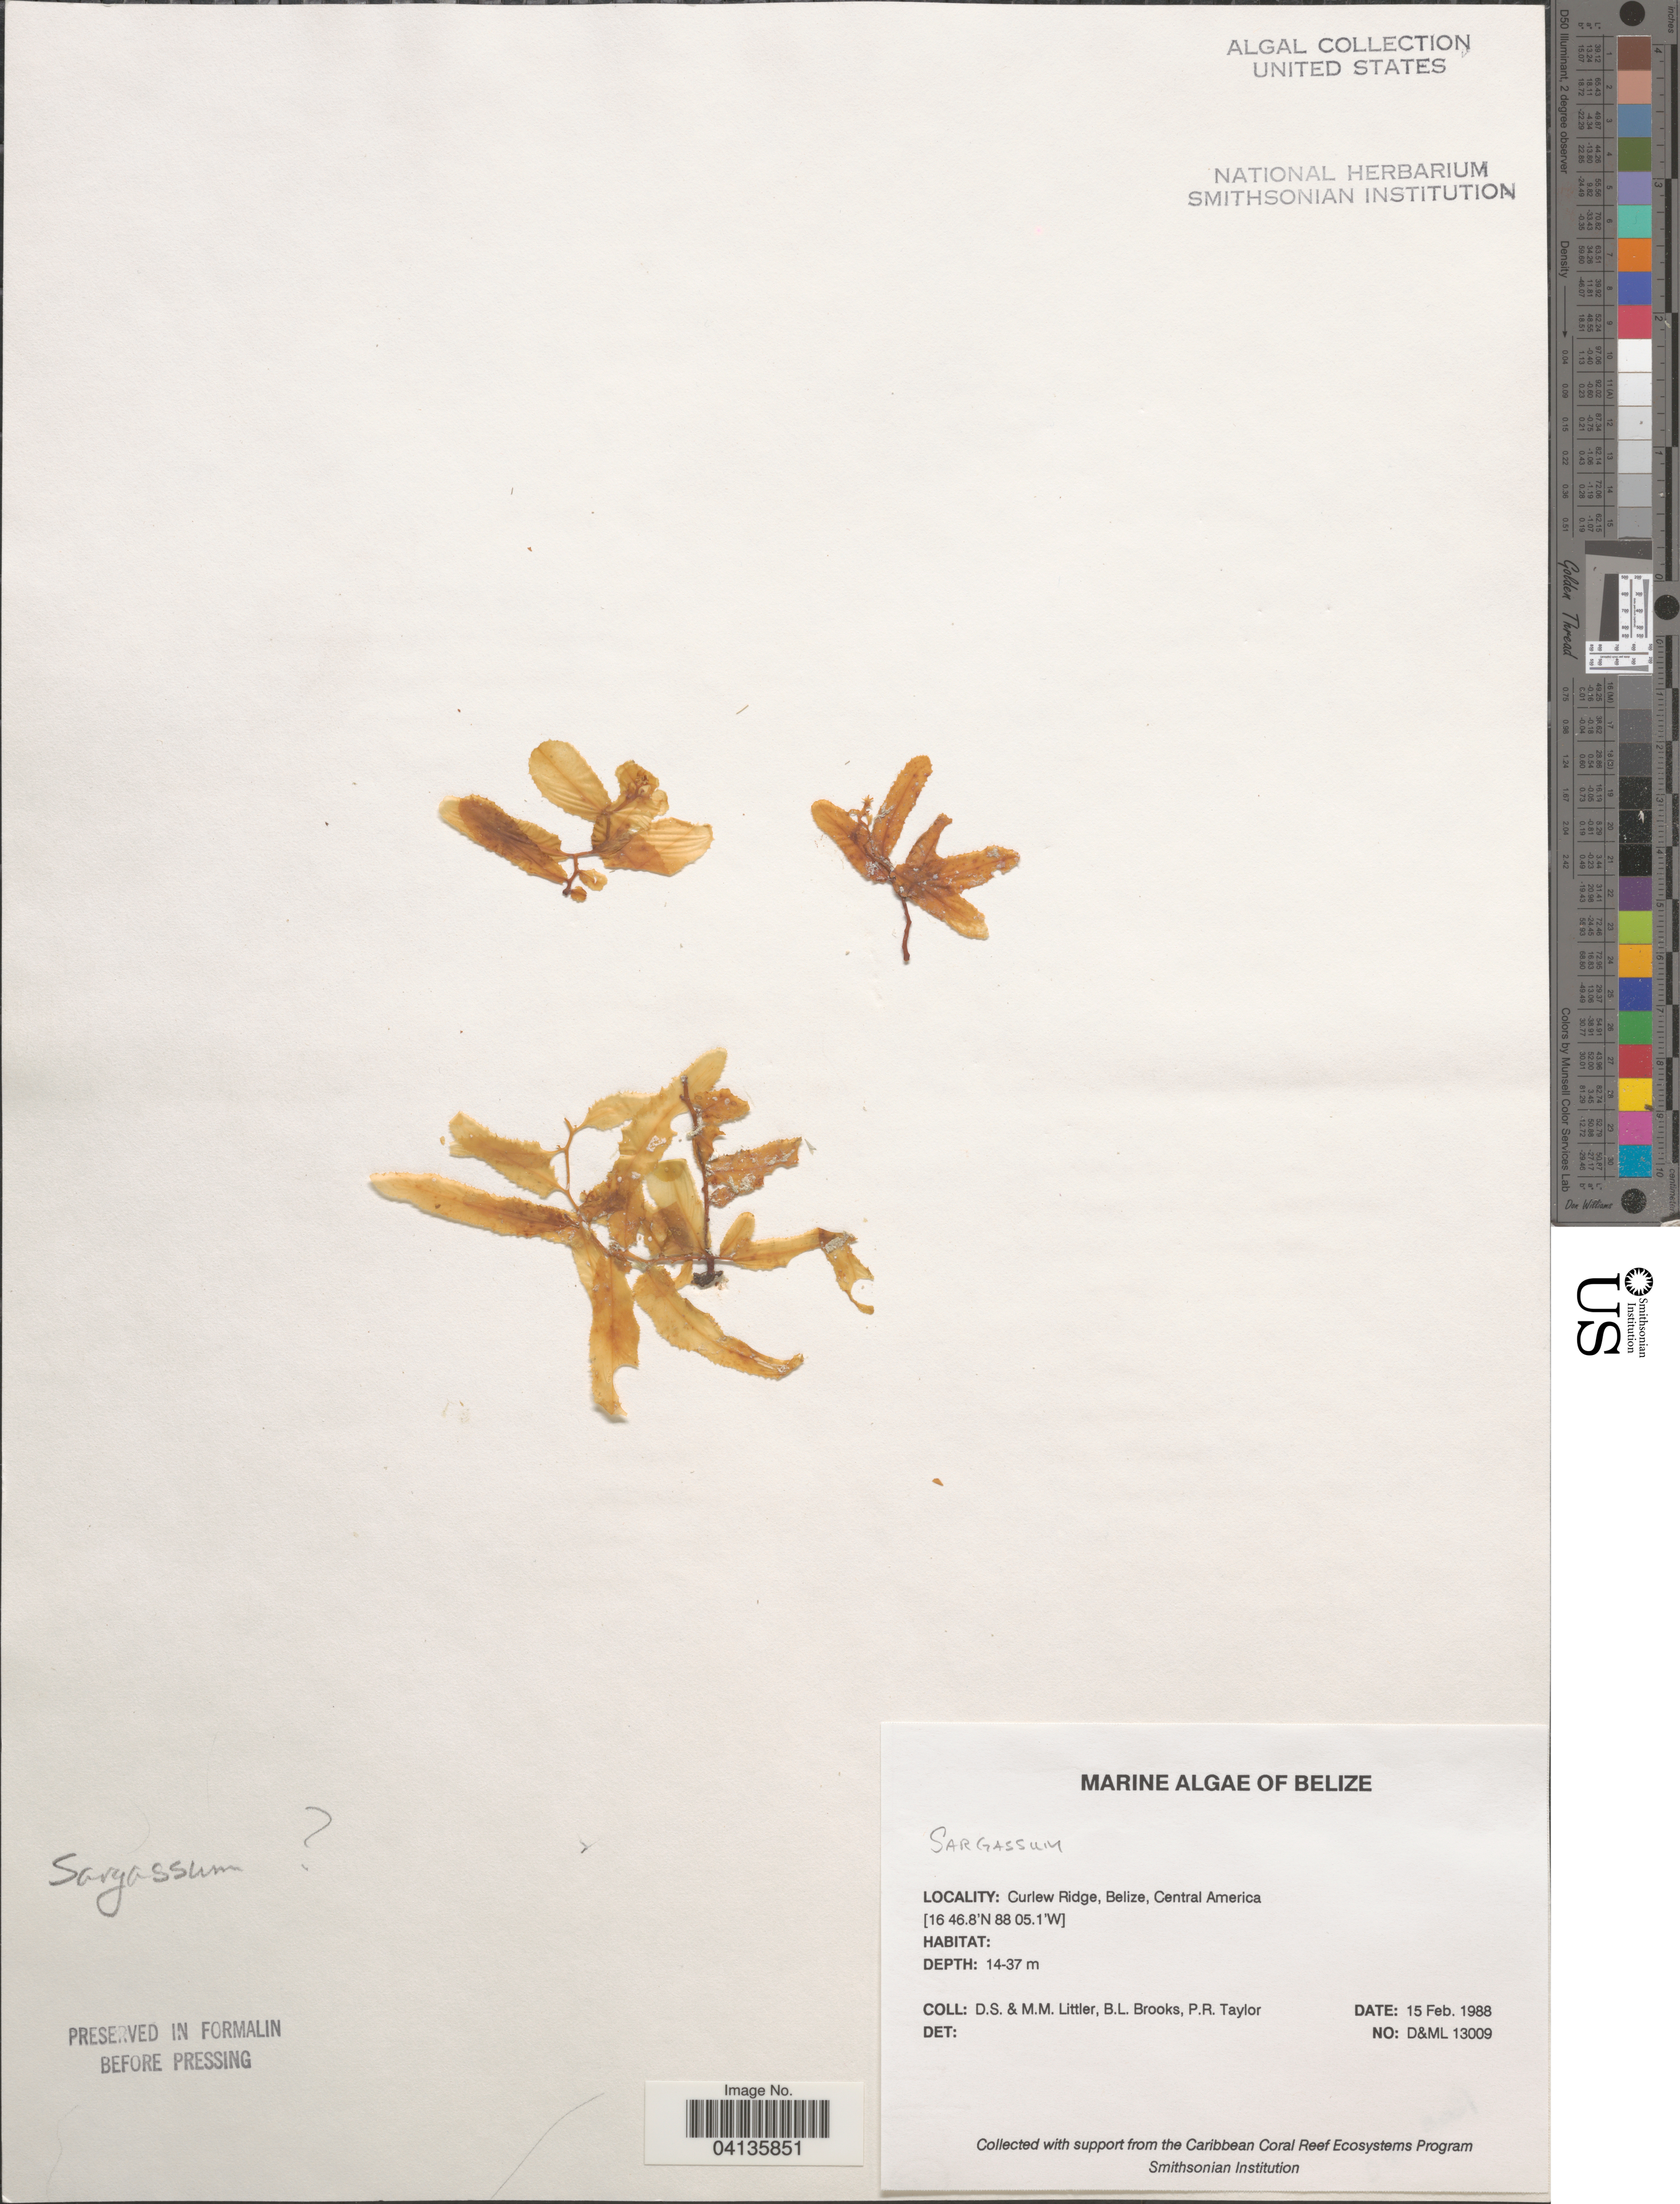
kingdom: Chromista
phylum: Ochrophyta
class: Phaeophyceae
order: Fucales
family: Sargassaceae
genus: Sargassum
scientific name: Sargassum sp.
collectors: D. S. Littler, B. Brooks & P. R. Taylor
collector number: D&ML 13009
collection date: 1988-02-15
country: Belize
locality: Curlew Ridge.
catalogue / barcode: US 238693